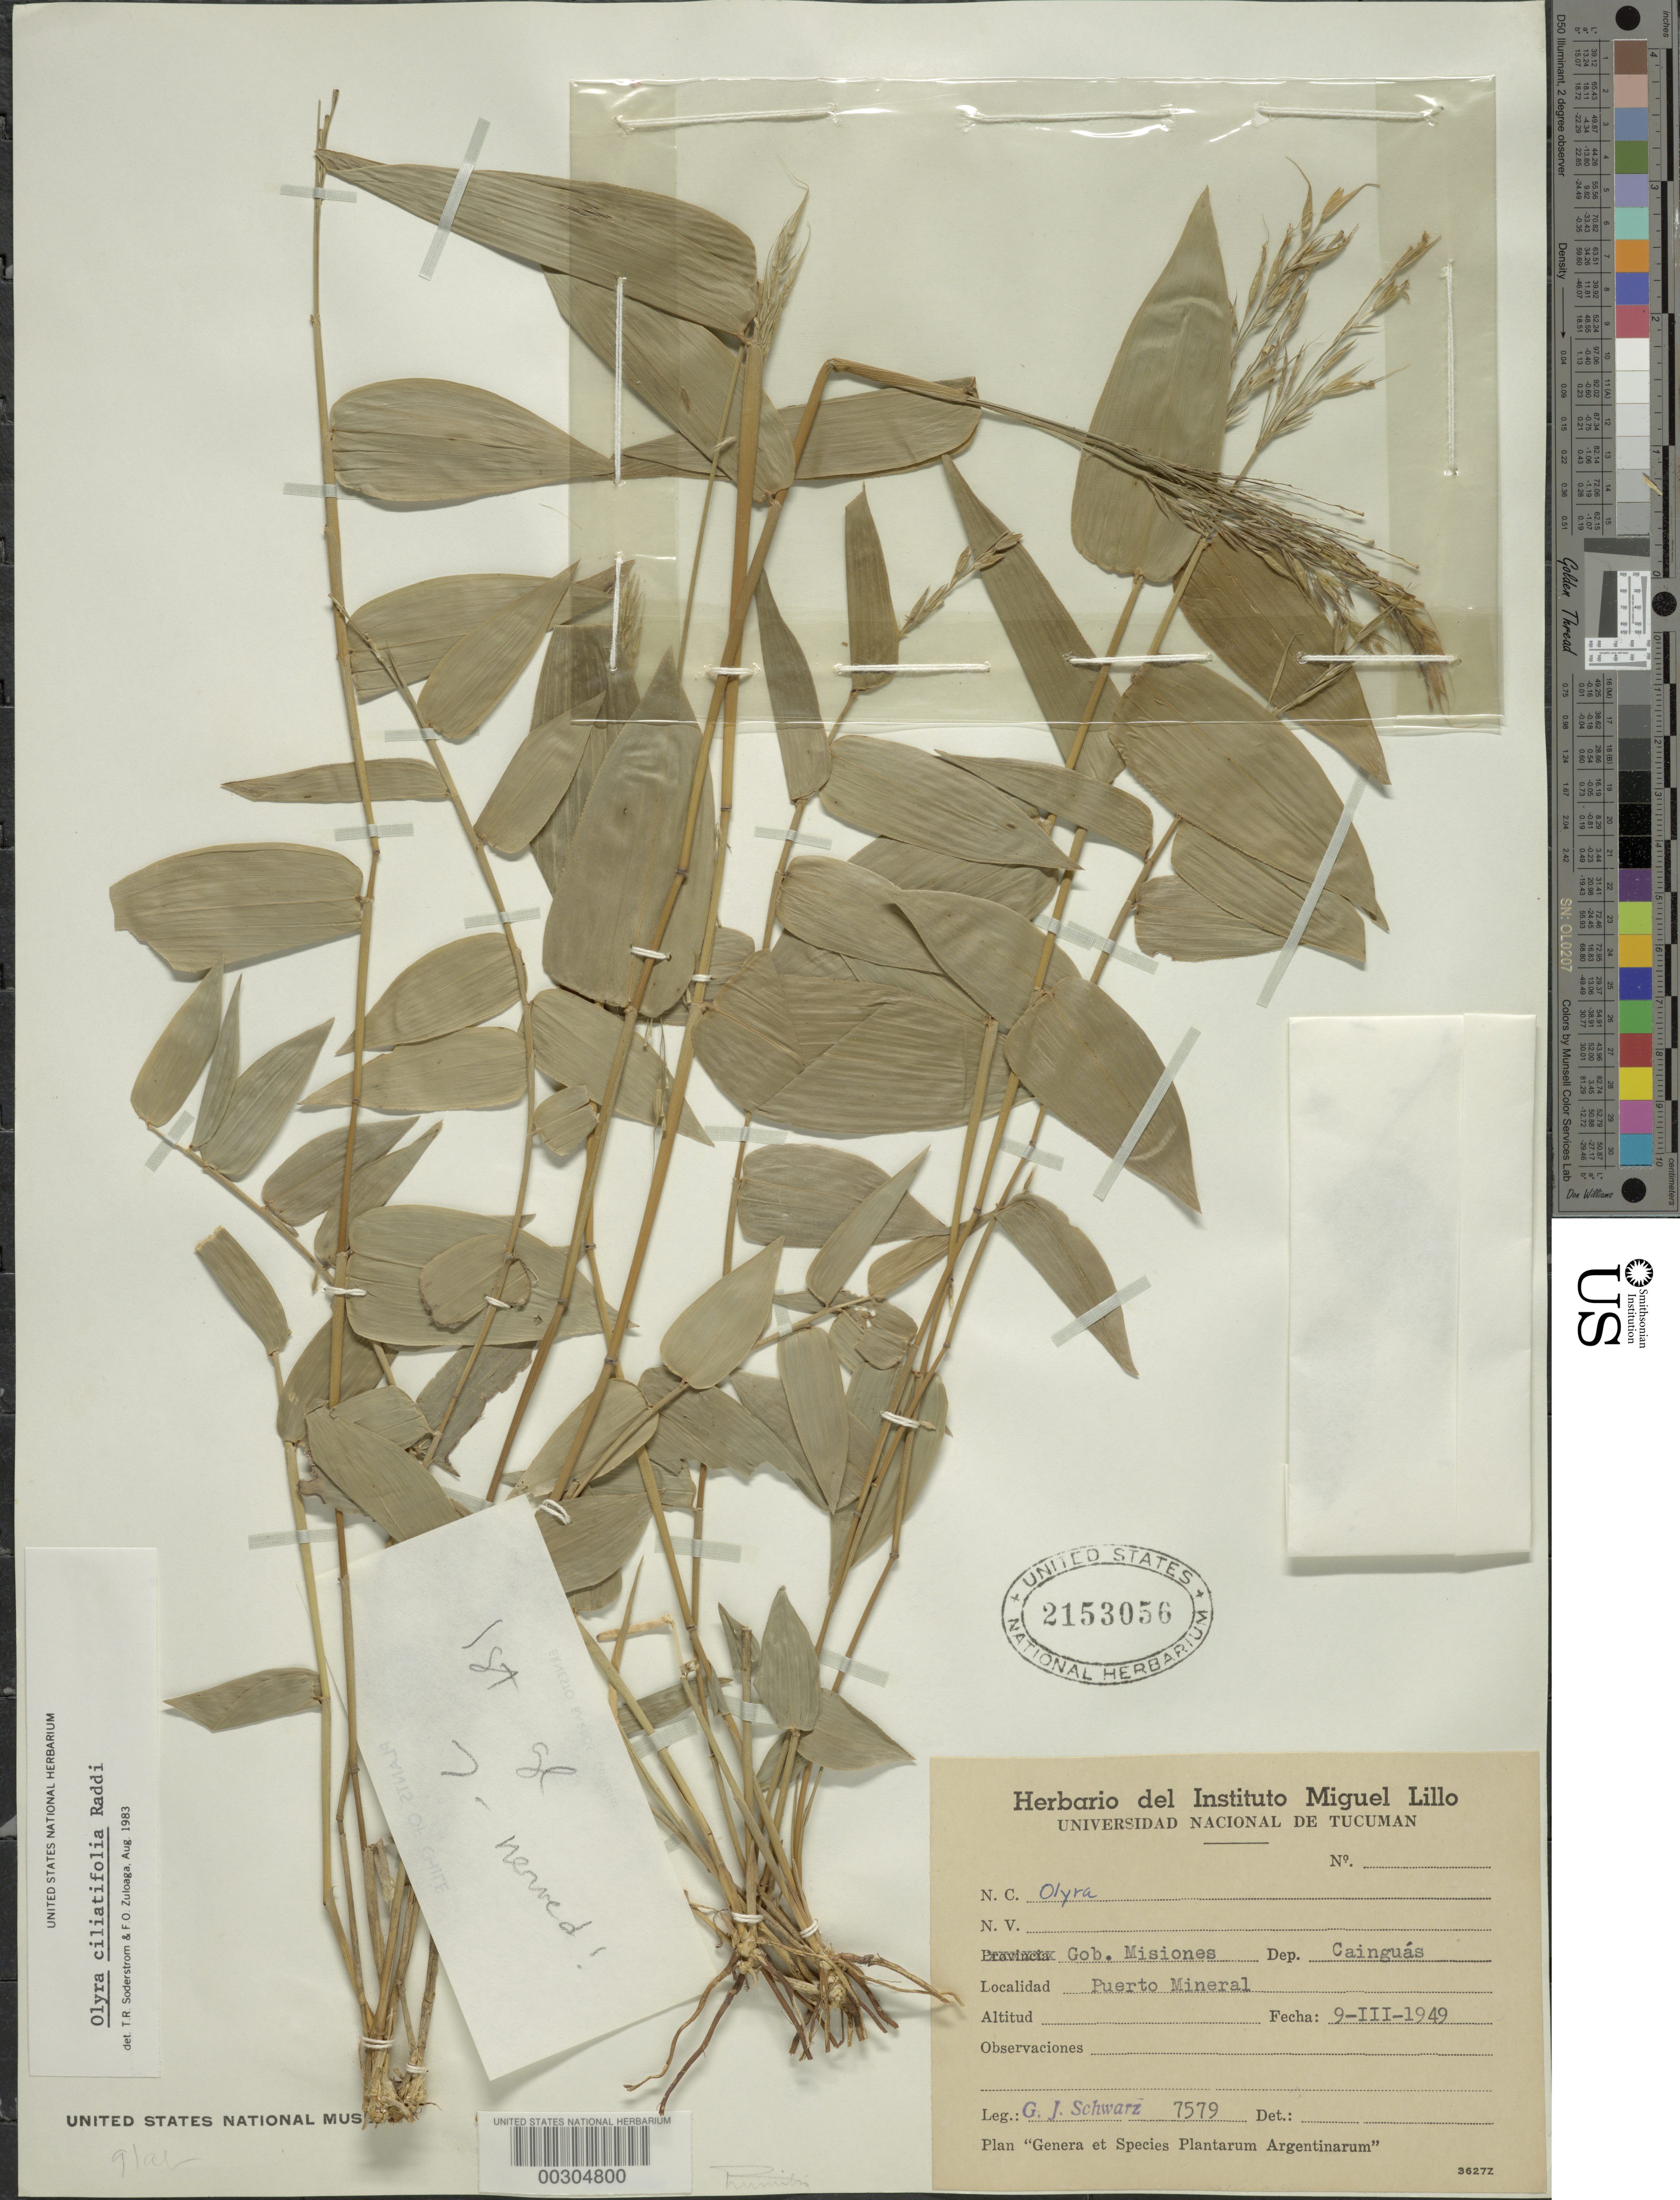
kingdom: Plantae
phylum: Tracheophyta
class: Liliopsida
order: Poales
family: Poaceae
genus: Olyra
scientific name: Olyra ciliatifolia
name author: Raddi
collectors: G. Schwartz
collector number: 7579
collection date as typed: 09 Mar 1949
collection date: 1949-03-09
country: Argentina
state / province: Misiones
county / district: Cainguás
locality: Puerto Mineral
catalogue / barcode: US 2153056